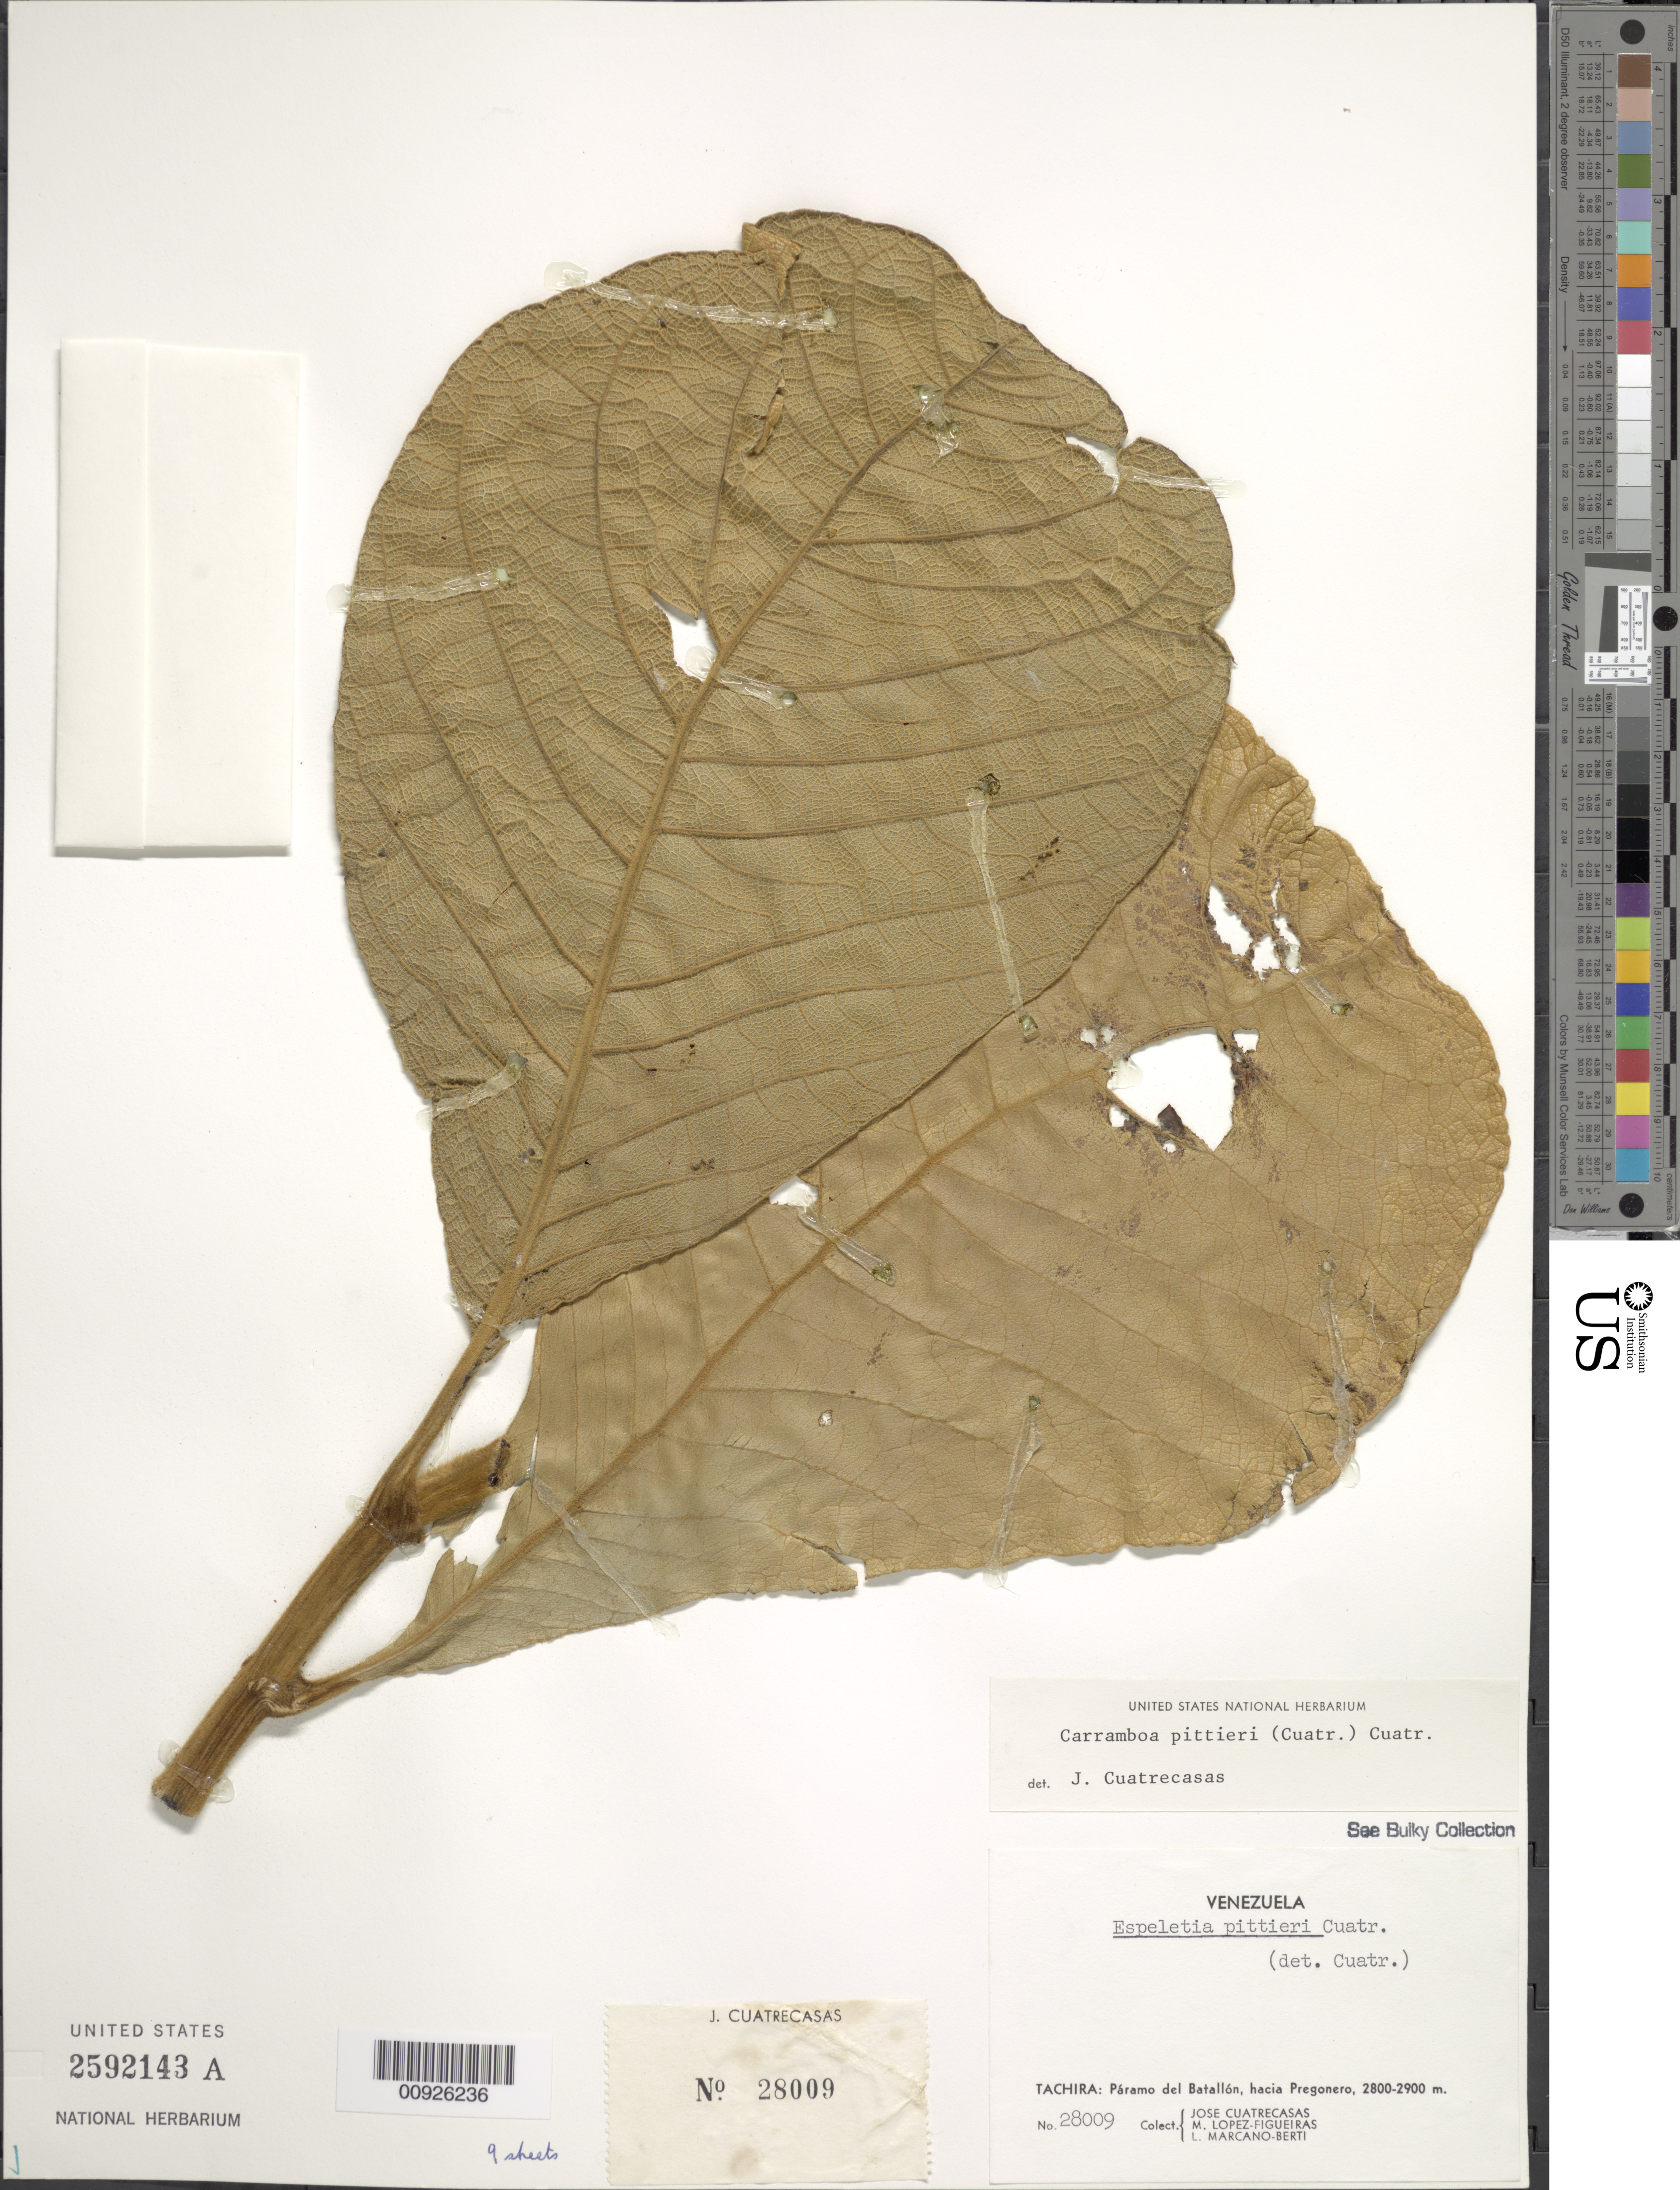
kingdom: Plantae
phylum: Tracheophyta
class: Magnoliopsida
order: Asterales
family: Asteraceae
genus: Carramboa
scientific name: Carramboa badilloi var. pittieri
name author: (Cuatrec.) Cuatrec.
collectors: J. Cuatrecasas, M. López Figueiras & L. Marcano-Berti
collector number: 28009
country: Venezuela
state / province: Tachira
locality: Paramo del Batallon, hacia Pregonero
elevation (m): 2800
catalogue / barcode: US 2592143A